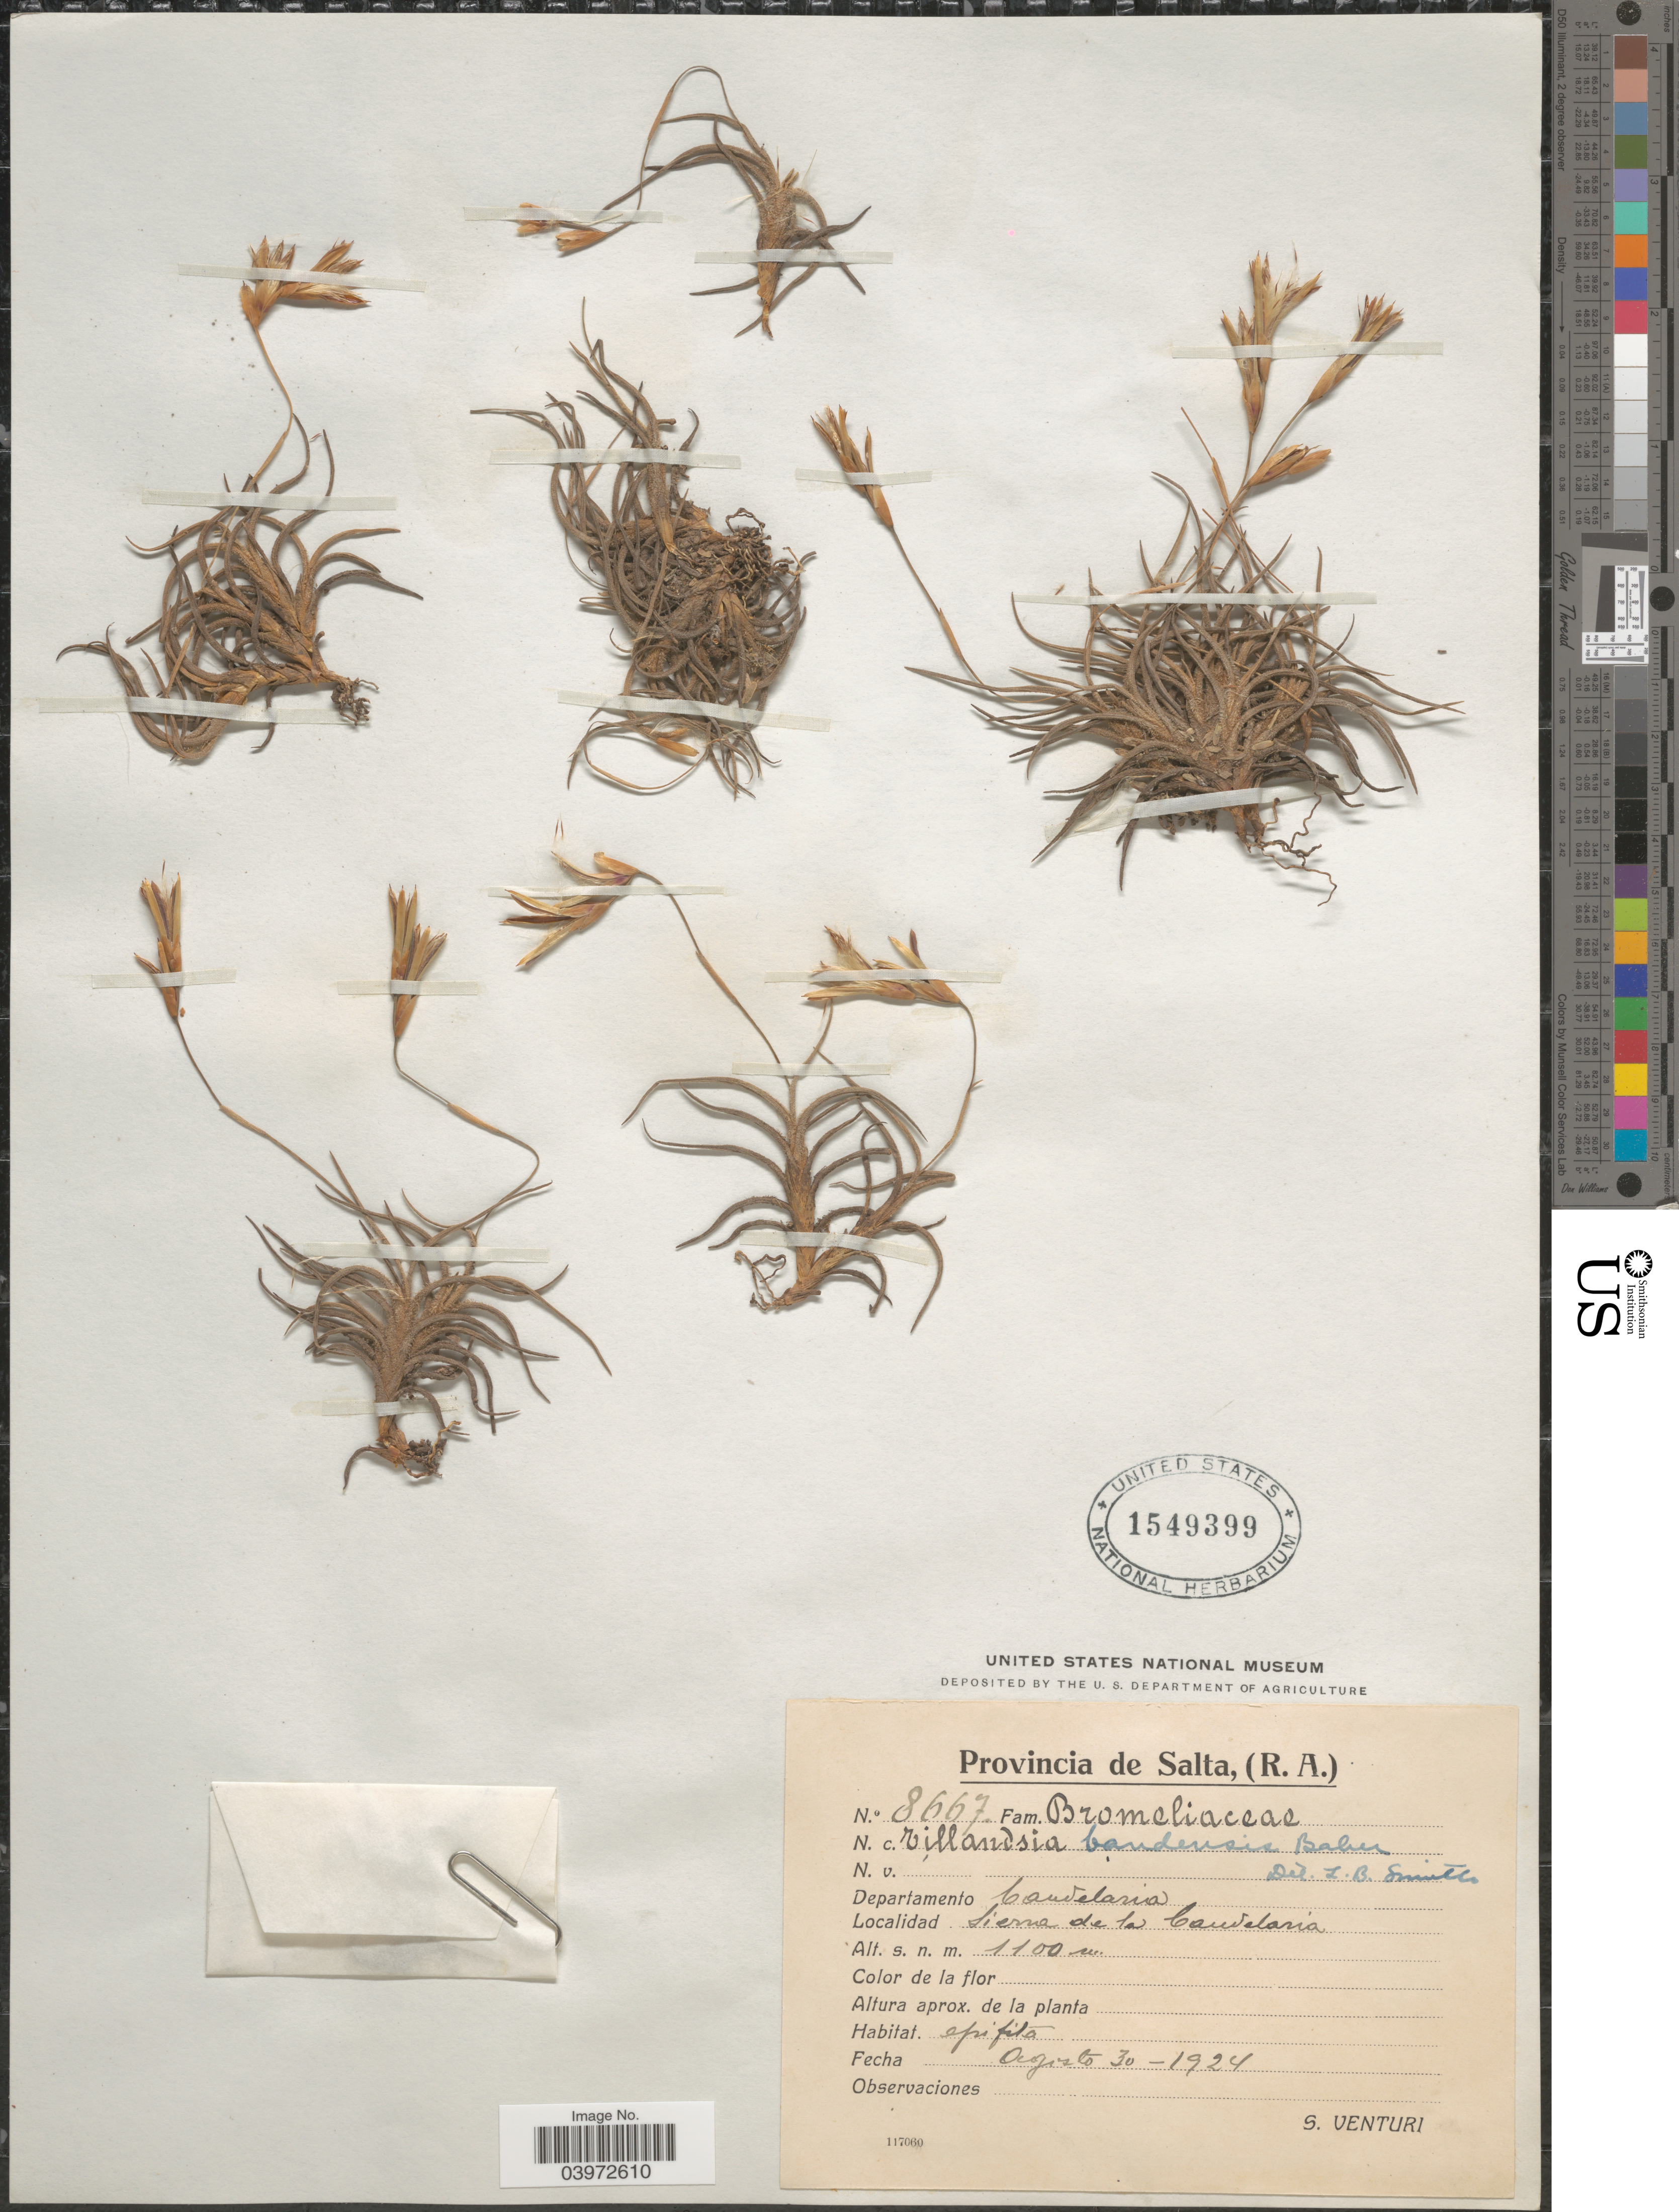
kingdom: Plantae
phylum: Tracheophyta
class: Liliopsida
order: Poales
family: Bromeliaceae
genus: Tillandsia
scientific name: Tillandsia bandensis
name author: Baker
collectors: S. Venturi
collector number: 8667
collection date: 1924-08-30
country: Argentina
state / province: Salta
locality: Departamento Candelaria. Sierra de la Candelaria.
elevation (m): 1100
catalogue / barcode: US 1549399